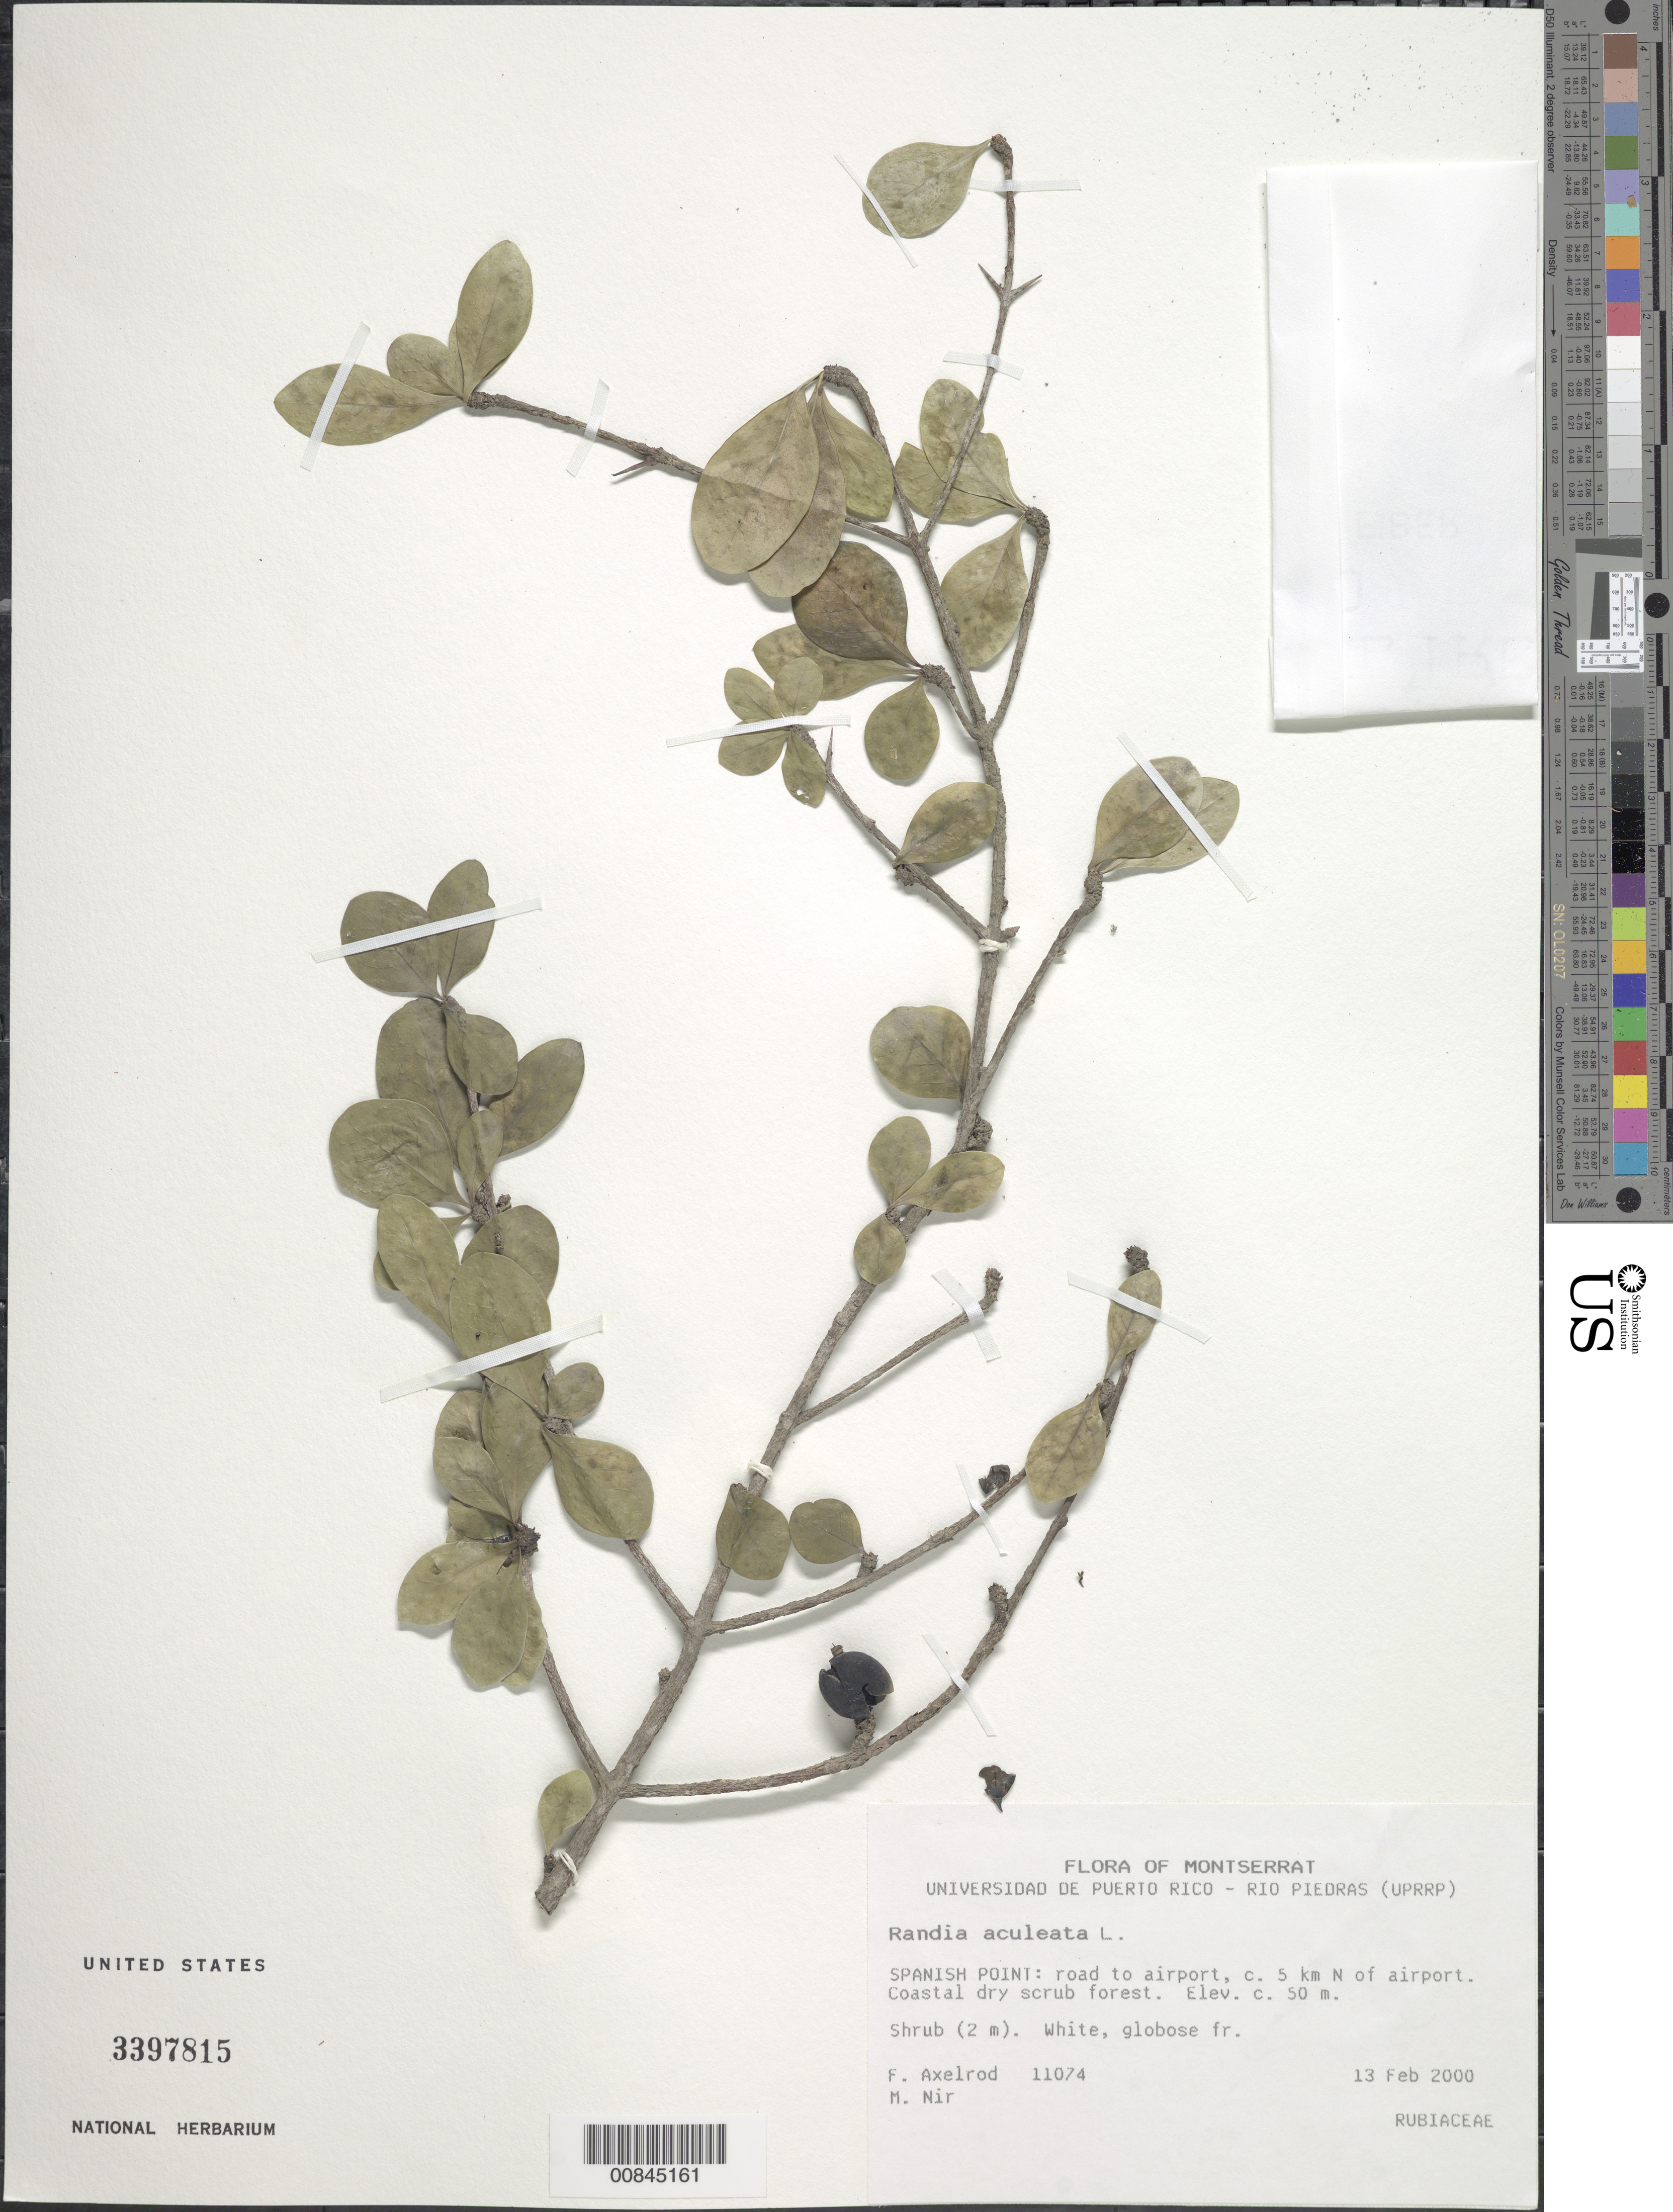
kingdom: Plantae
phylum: Tracheophyta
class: Magnoliopsida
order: Gentianales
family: Rubiaceae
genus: Randia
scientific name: Randia aculeata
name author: L.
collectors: F. S. Axelrod & M. A. Nir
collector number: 11074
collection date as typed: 13 Feb 2000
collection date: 2000-02-13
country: Puerto Rico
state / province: San Juan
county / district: Río Piedras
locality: Spanish Point: Road to airport, c. 5 km N of airport.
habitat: Coastal dry scrub forest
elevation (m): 50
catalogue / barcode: US 3397815